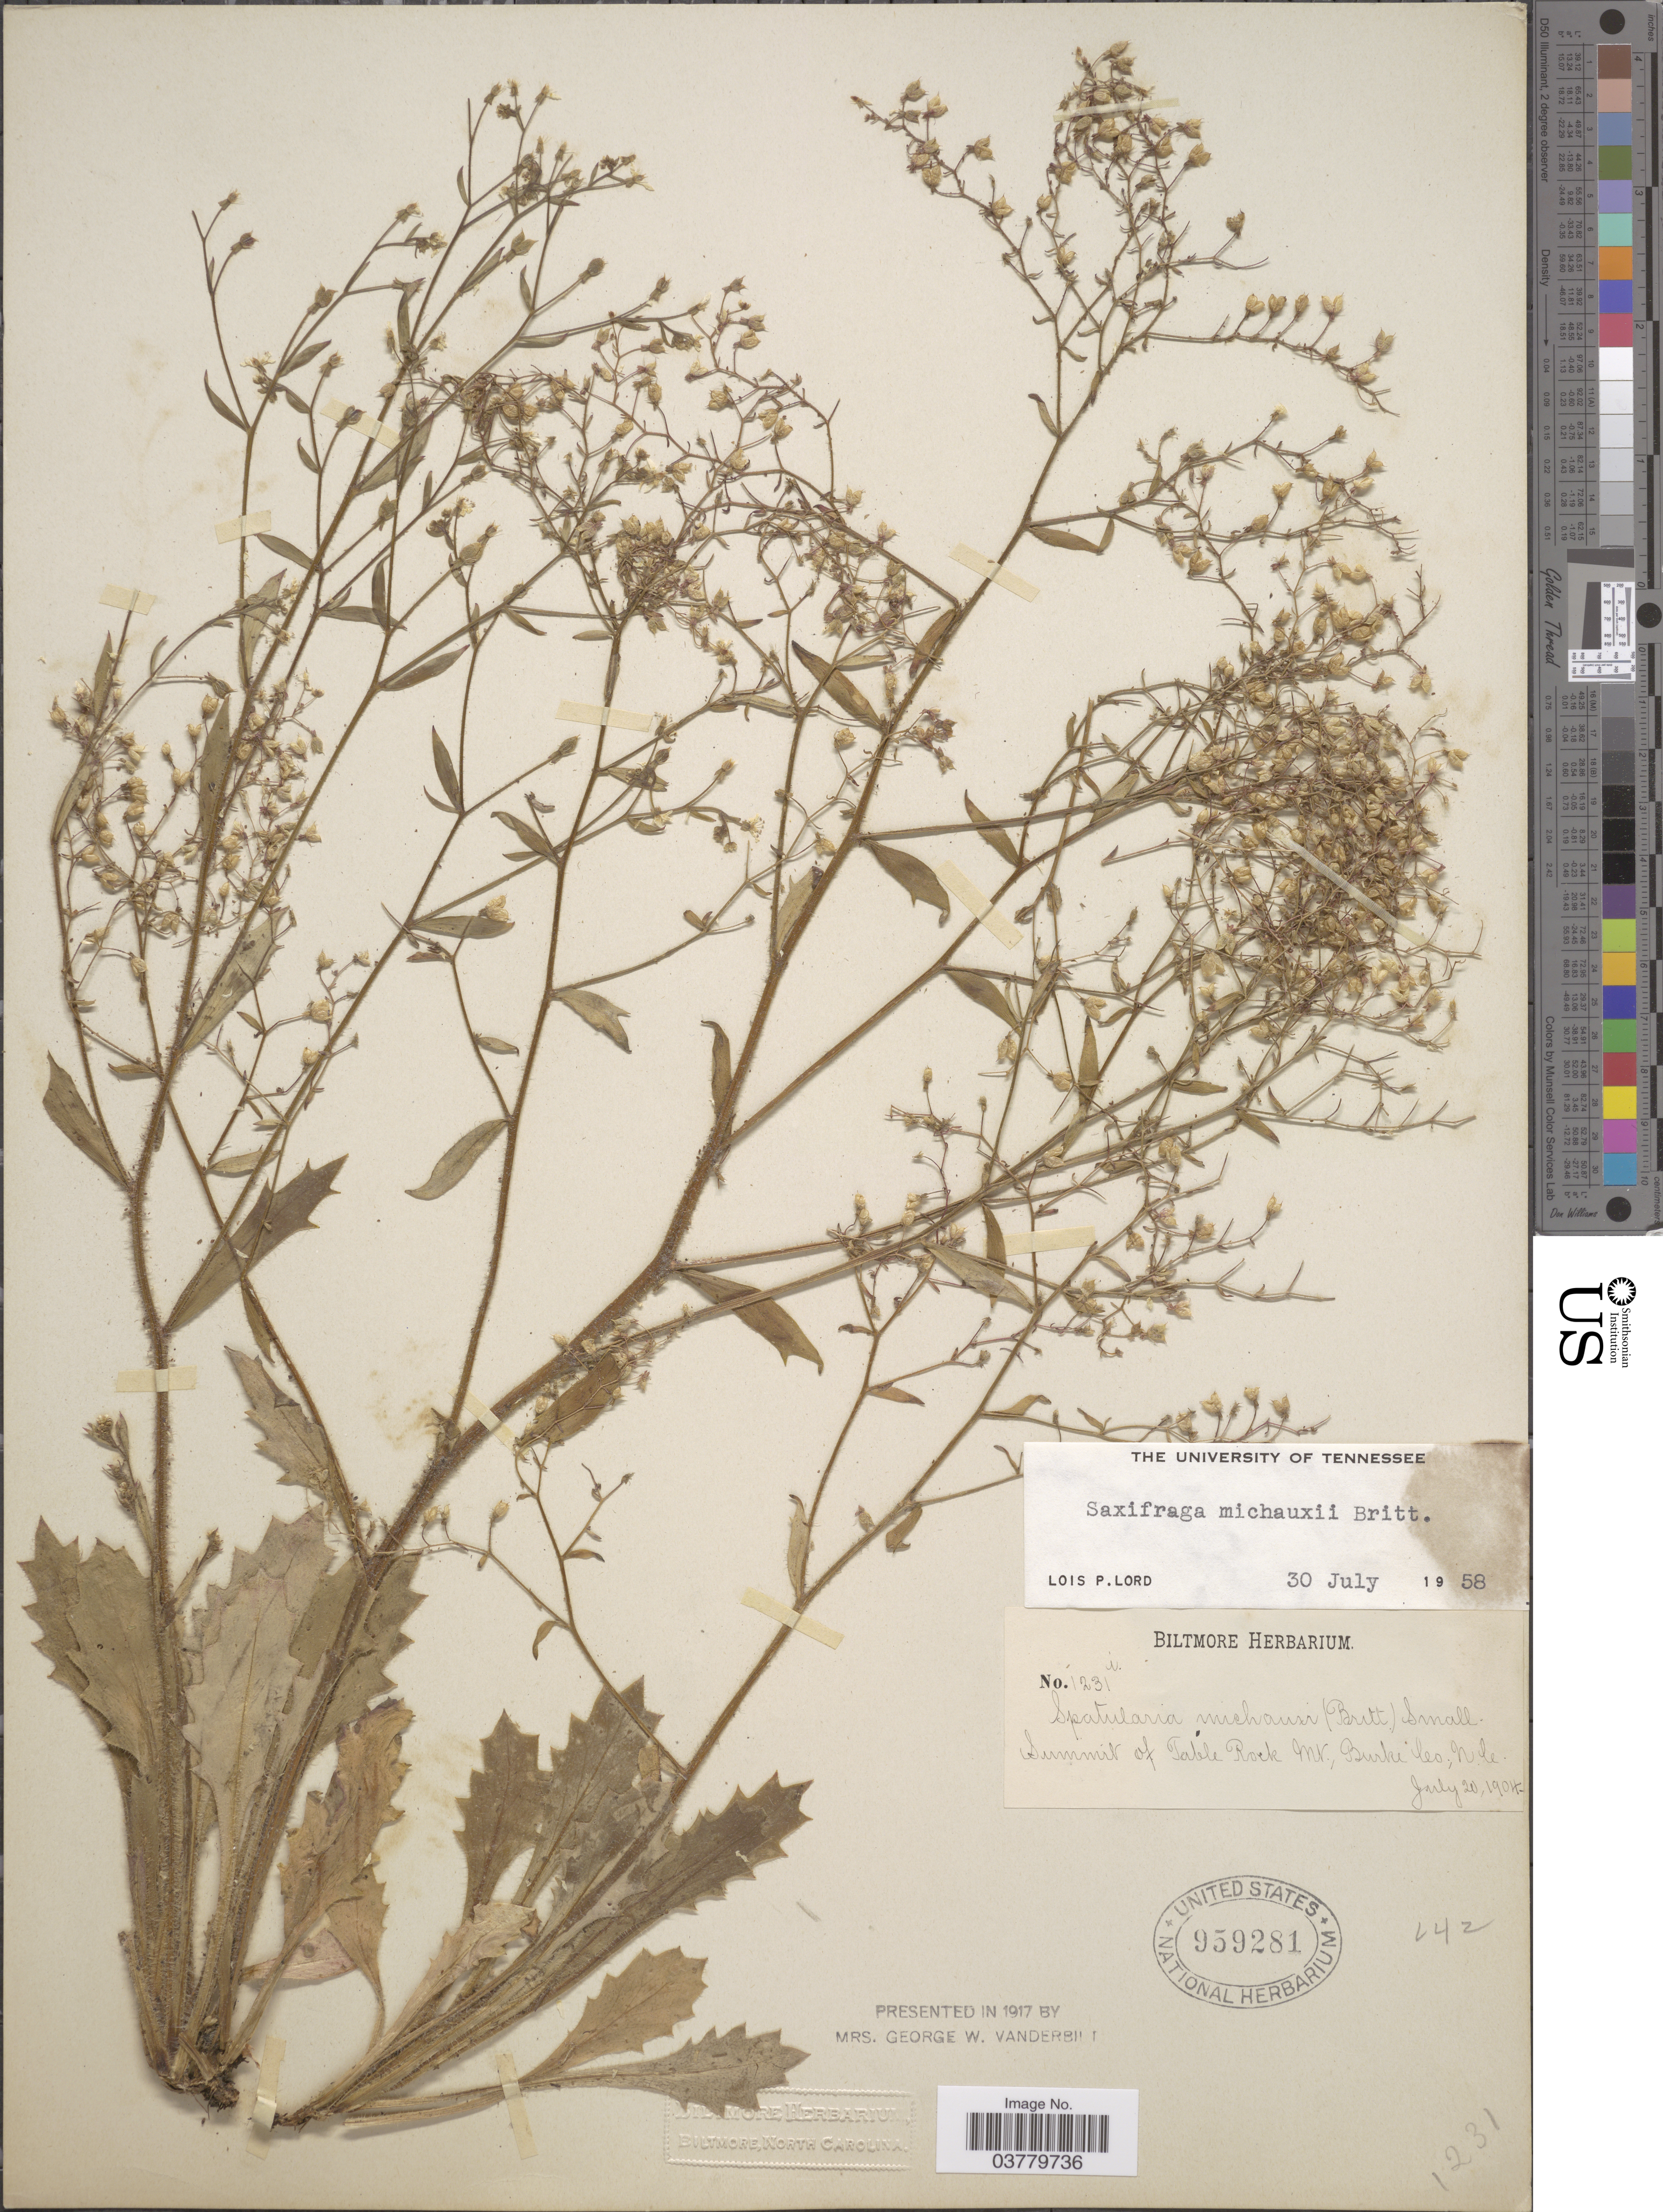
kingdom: Plantae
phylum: Tracheophyta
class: Magnoliopsida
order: Saxifragales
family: Saxifragaceae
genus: Micranthes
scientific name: Micranthes petiolaris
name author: (Raf.) Bush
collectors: ex herb. Biltmore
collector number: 1231i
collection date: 1904-07-20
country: United States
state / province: North Carolina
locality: Summit of Table Rock Mt., Burke Co.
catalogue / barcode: US 959281